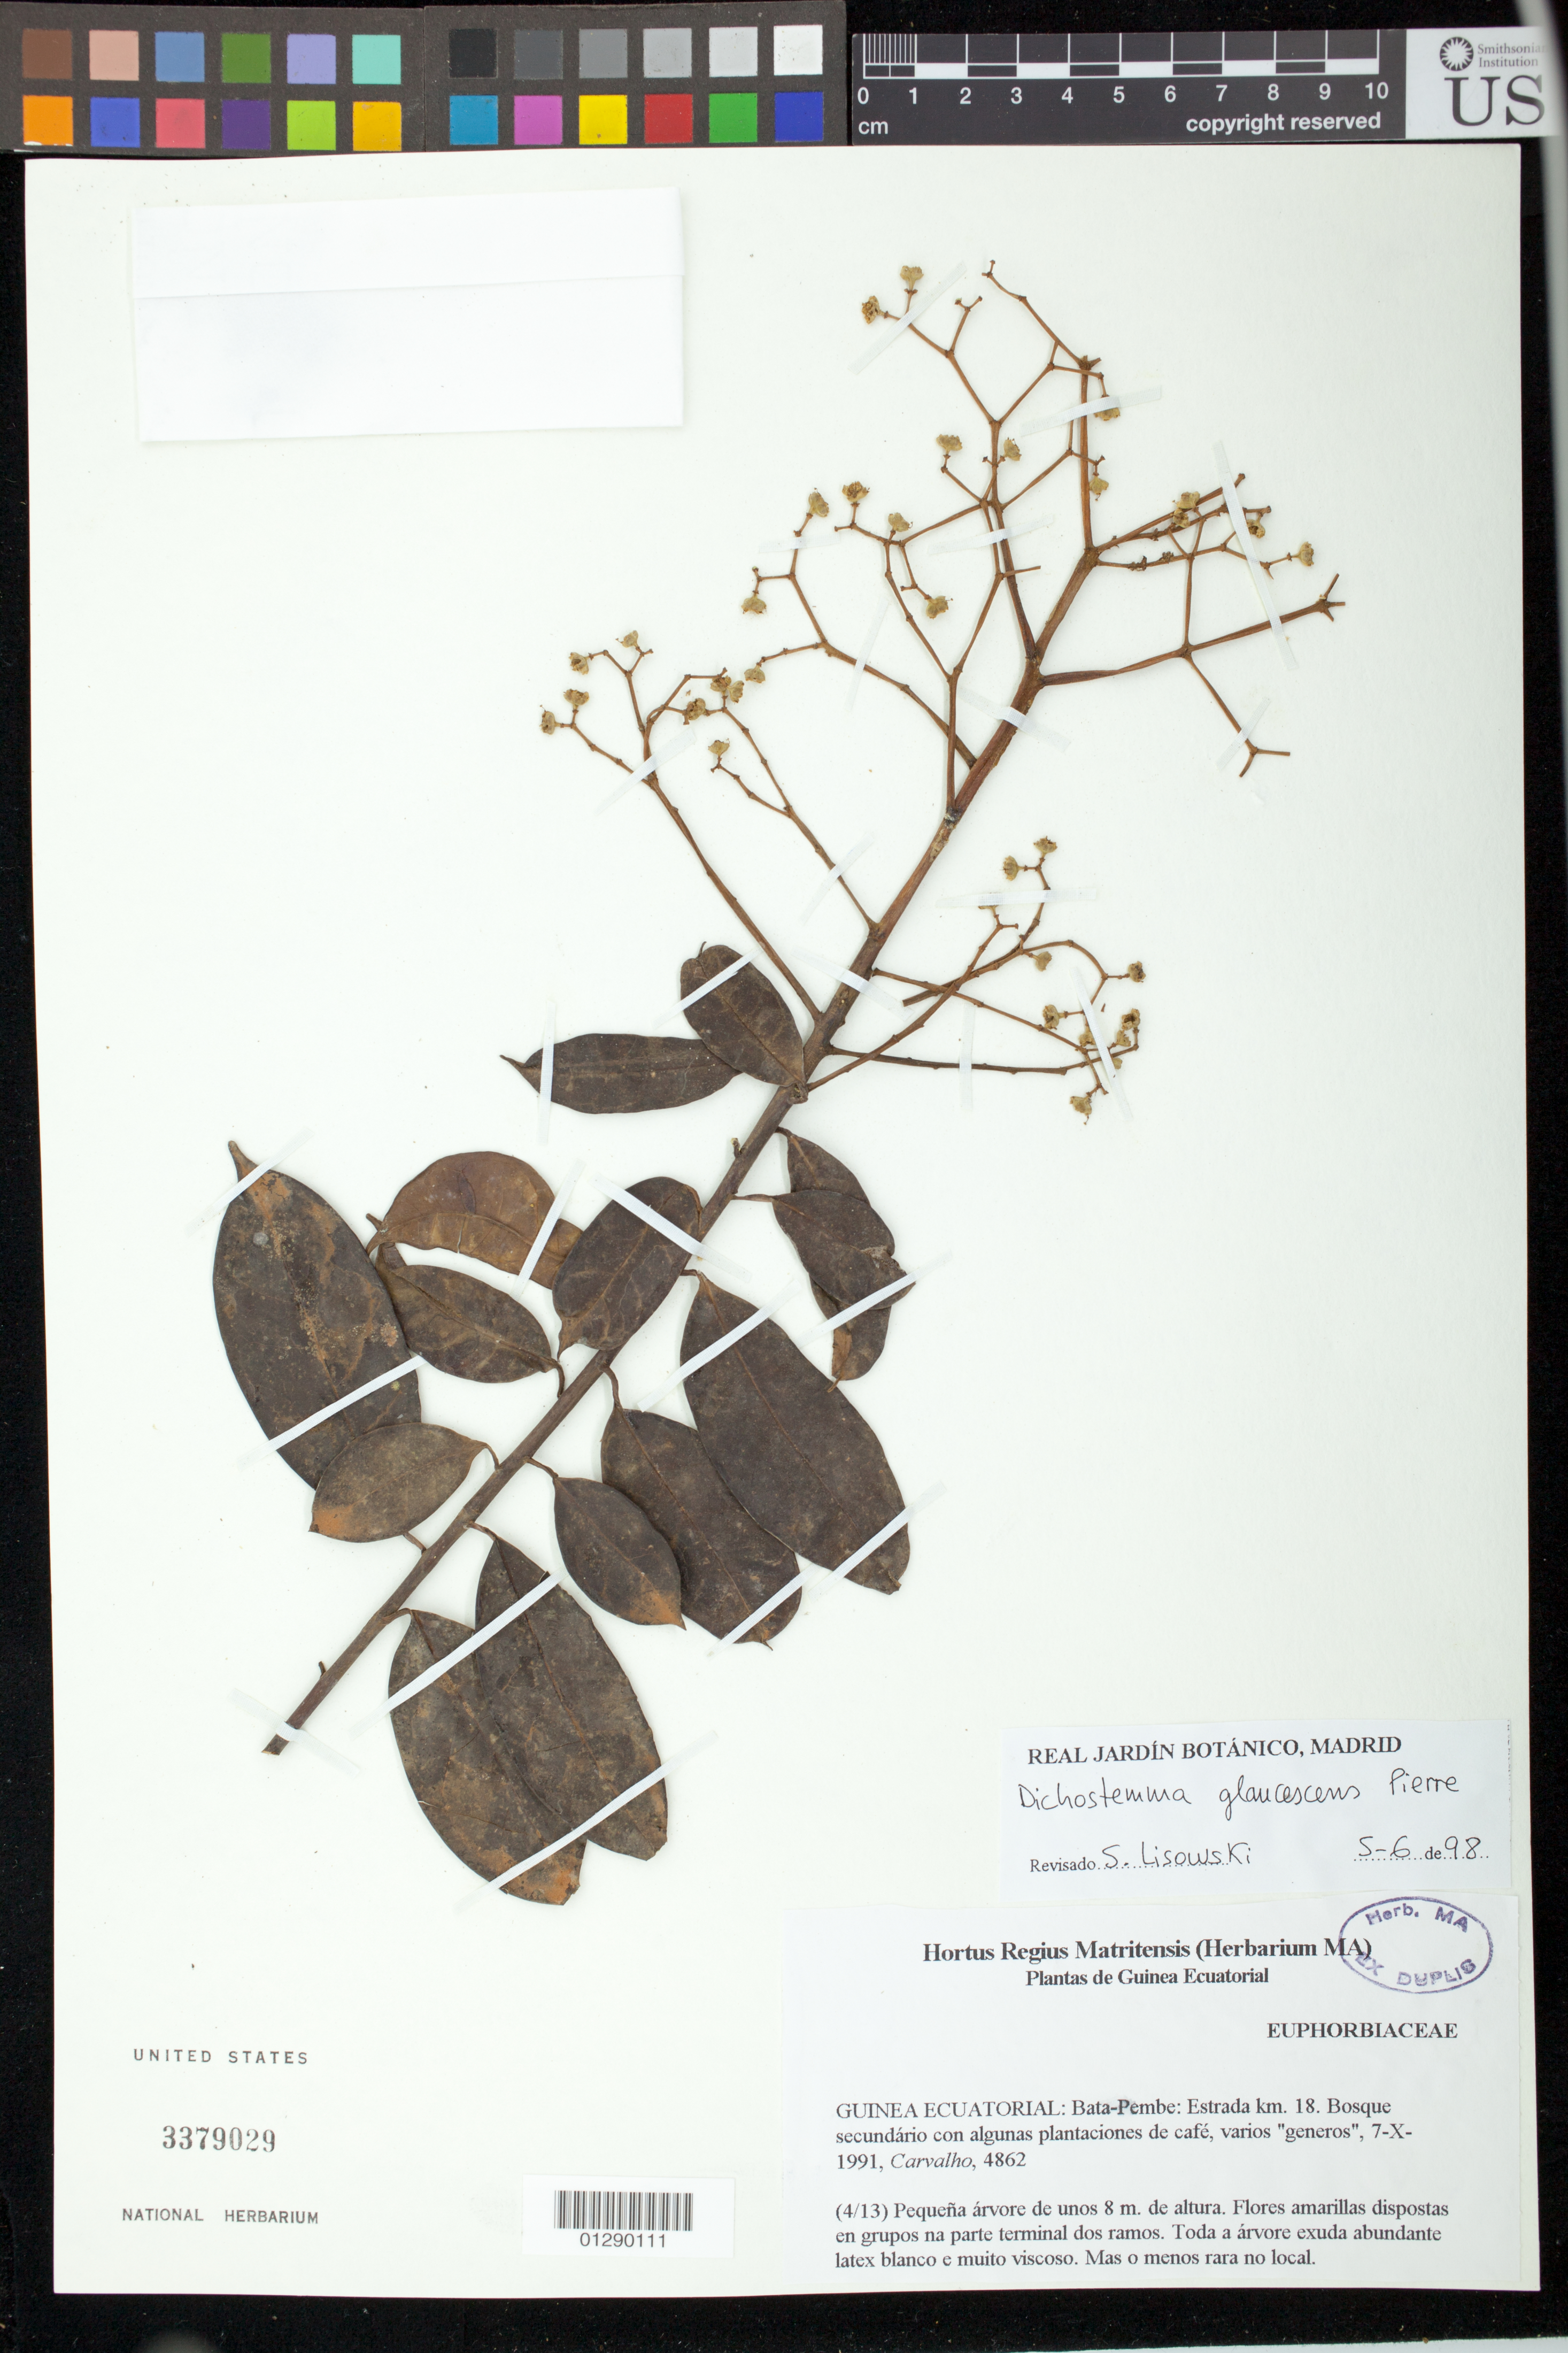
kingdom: Plantae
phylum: Tracheophyta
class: Magnoliopsida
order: Malpighiales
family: Euphorbiaceae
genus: Dichostemma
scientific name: Dichostemma glaucescens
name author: Pierre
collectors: Carvalho, --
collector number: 4862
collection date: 1991-10-07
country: Equatorial Guinea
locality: Bata-Pembe: Estrada km. 18.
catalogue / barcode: US 3379029